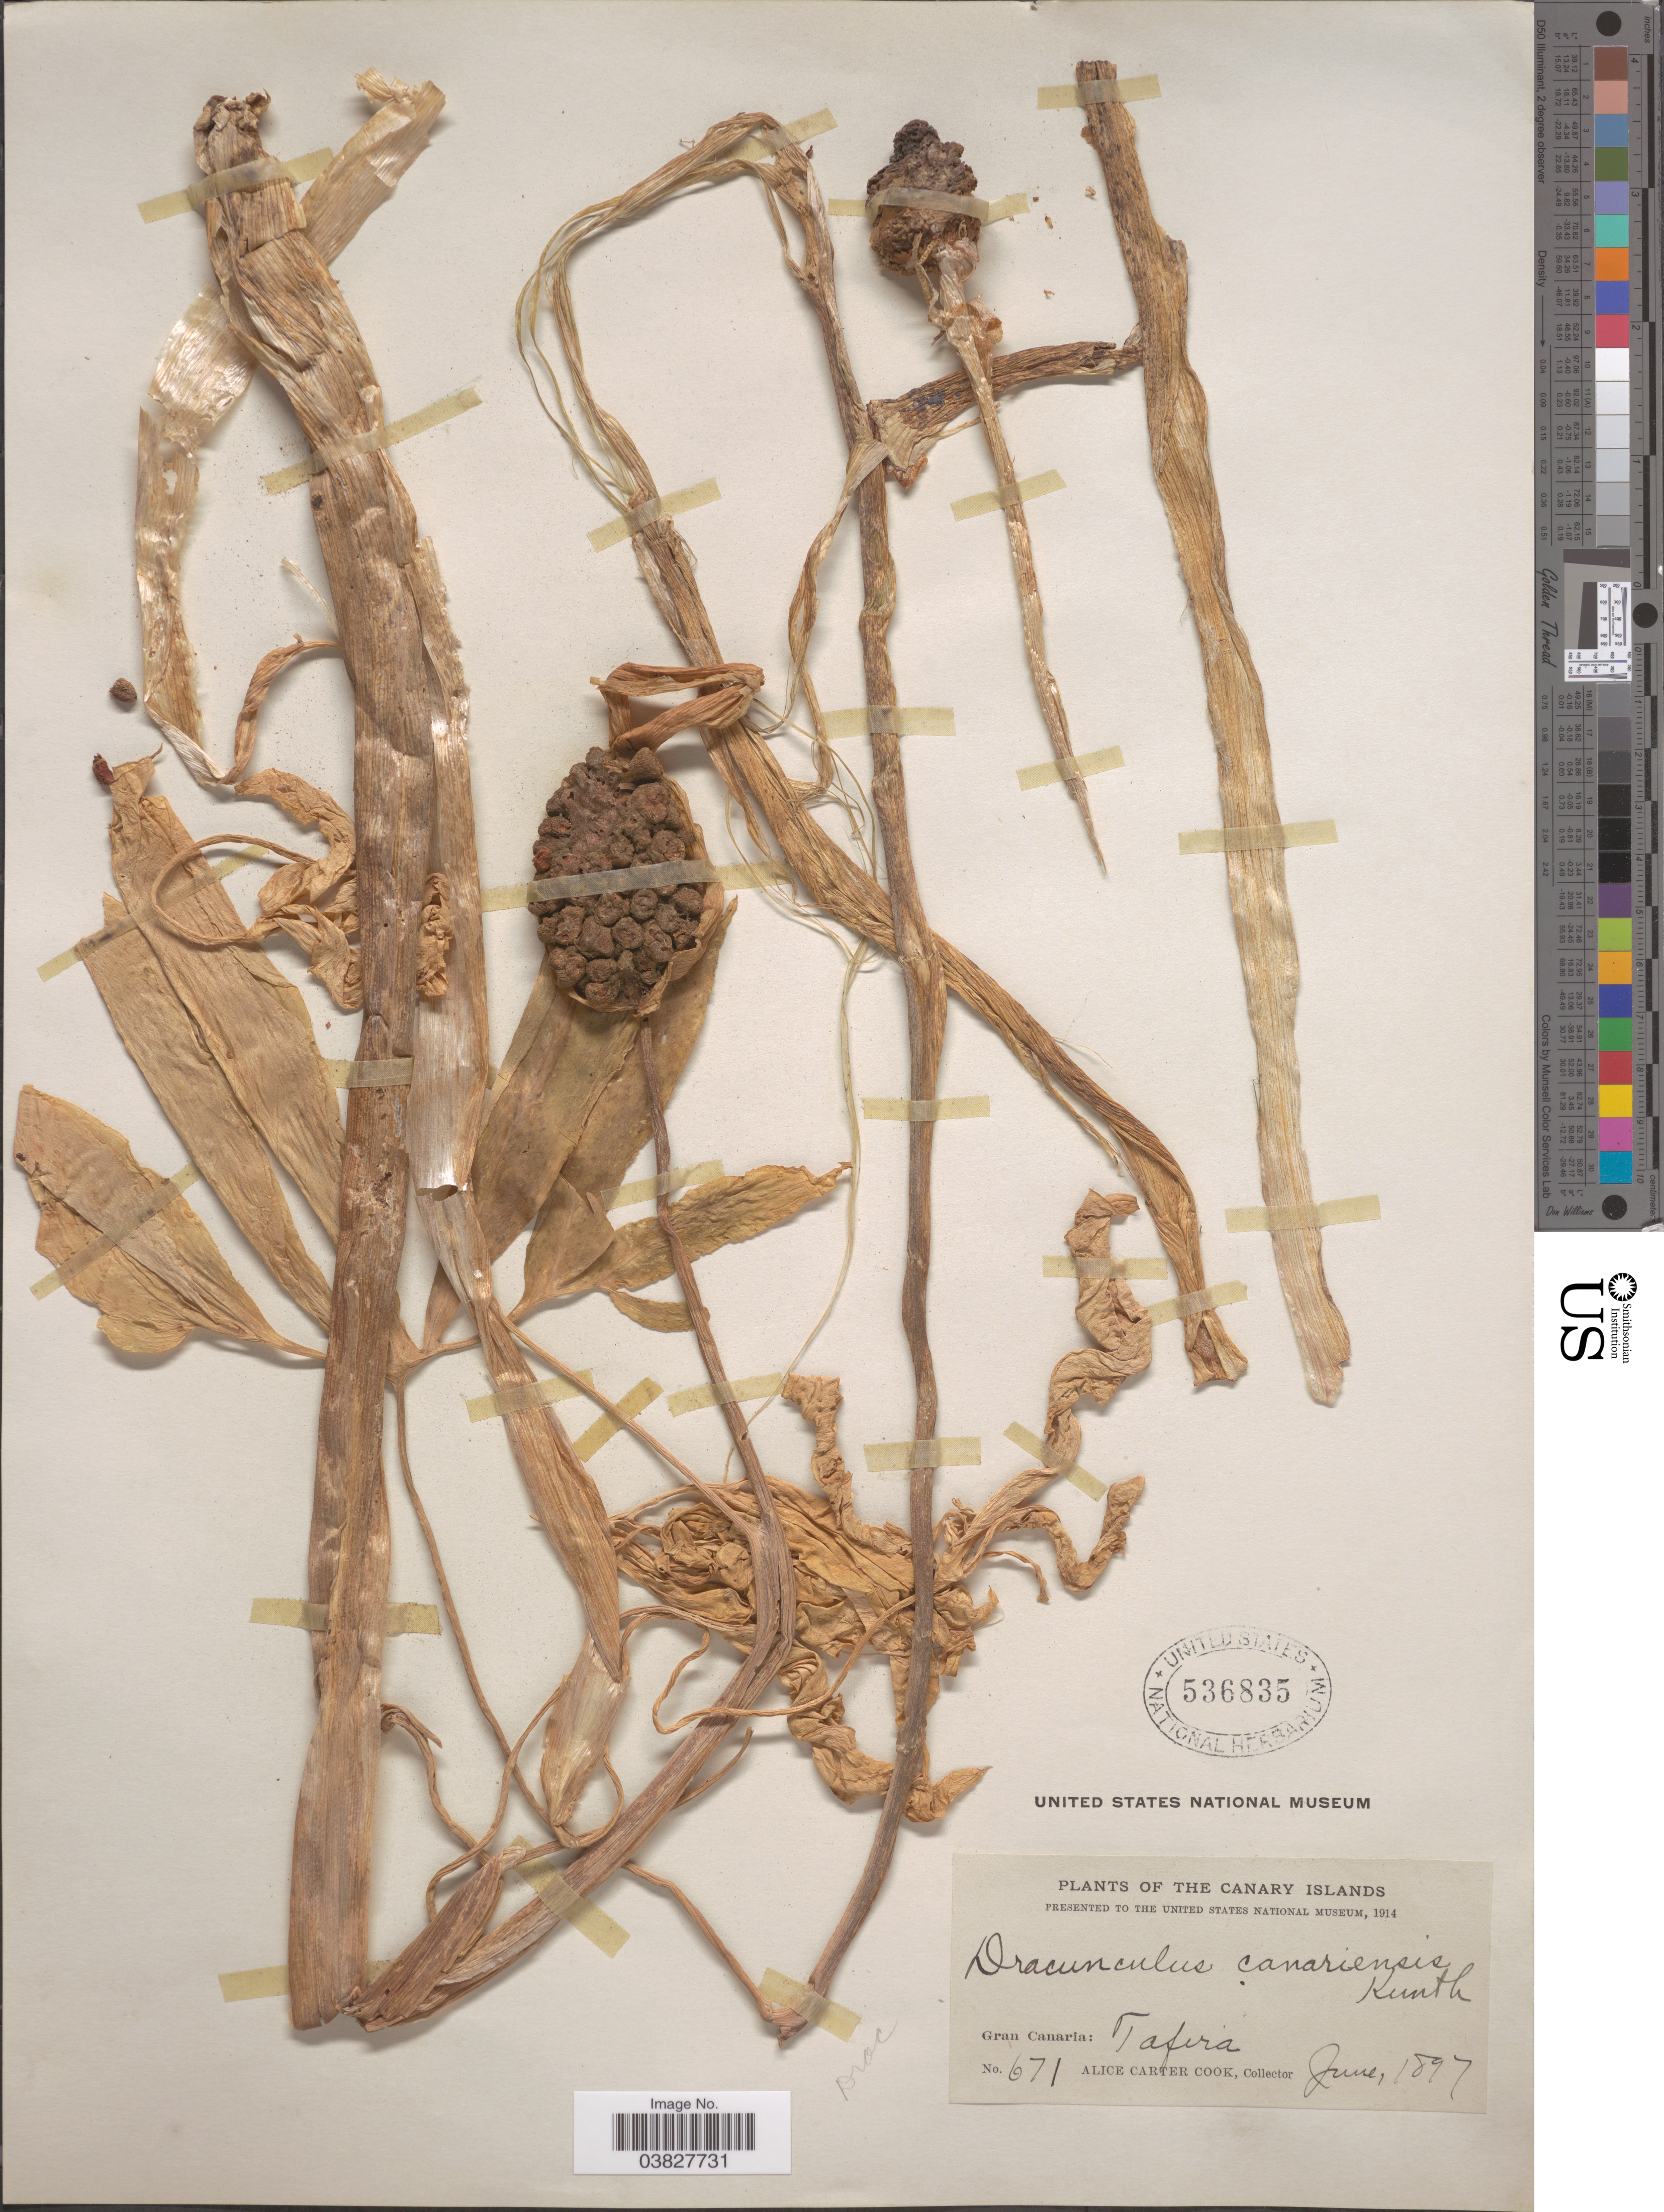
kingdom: Plantae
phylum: Tracheophyta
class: Liliopsida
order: Alismatales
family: Araceae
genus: Dracunculus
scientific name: Dracunculus canariensis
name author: Kunth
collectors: Alice C. Cook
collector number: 671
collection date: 1897-06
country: Spain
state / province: Canarias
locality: The Canary Islands. Gran Canaria: Tafera.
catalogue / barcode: US 536835